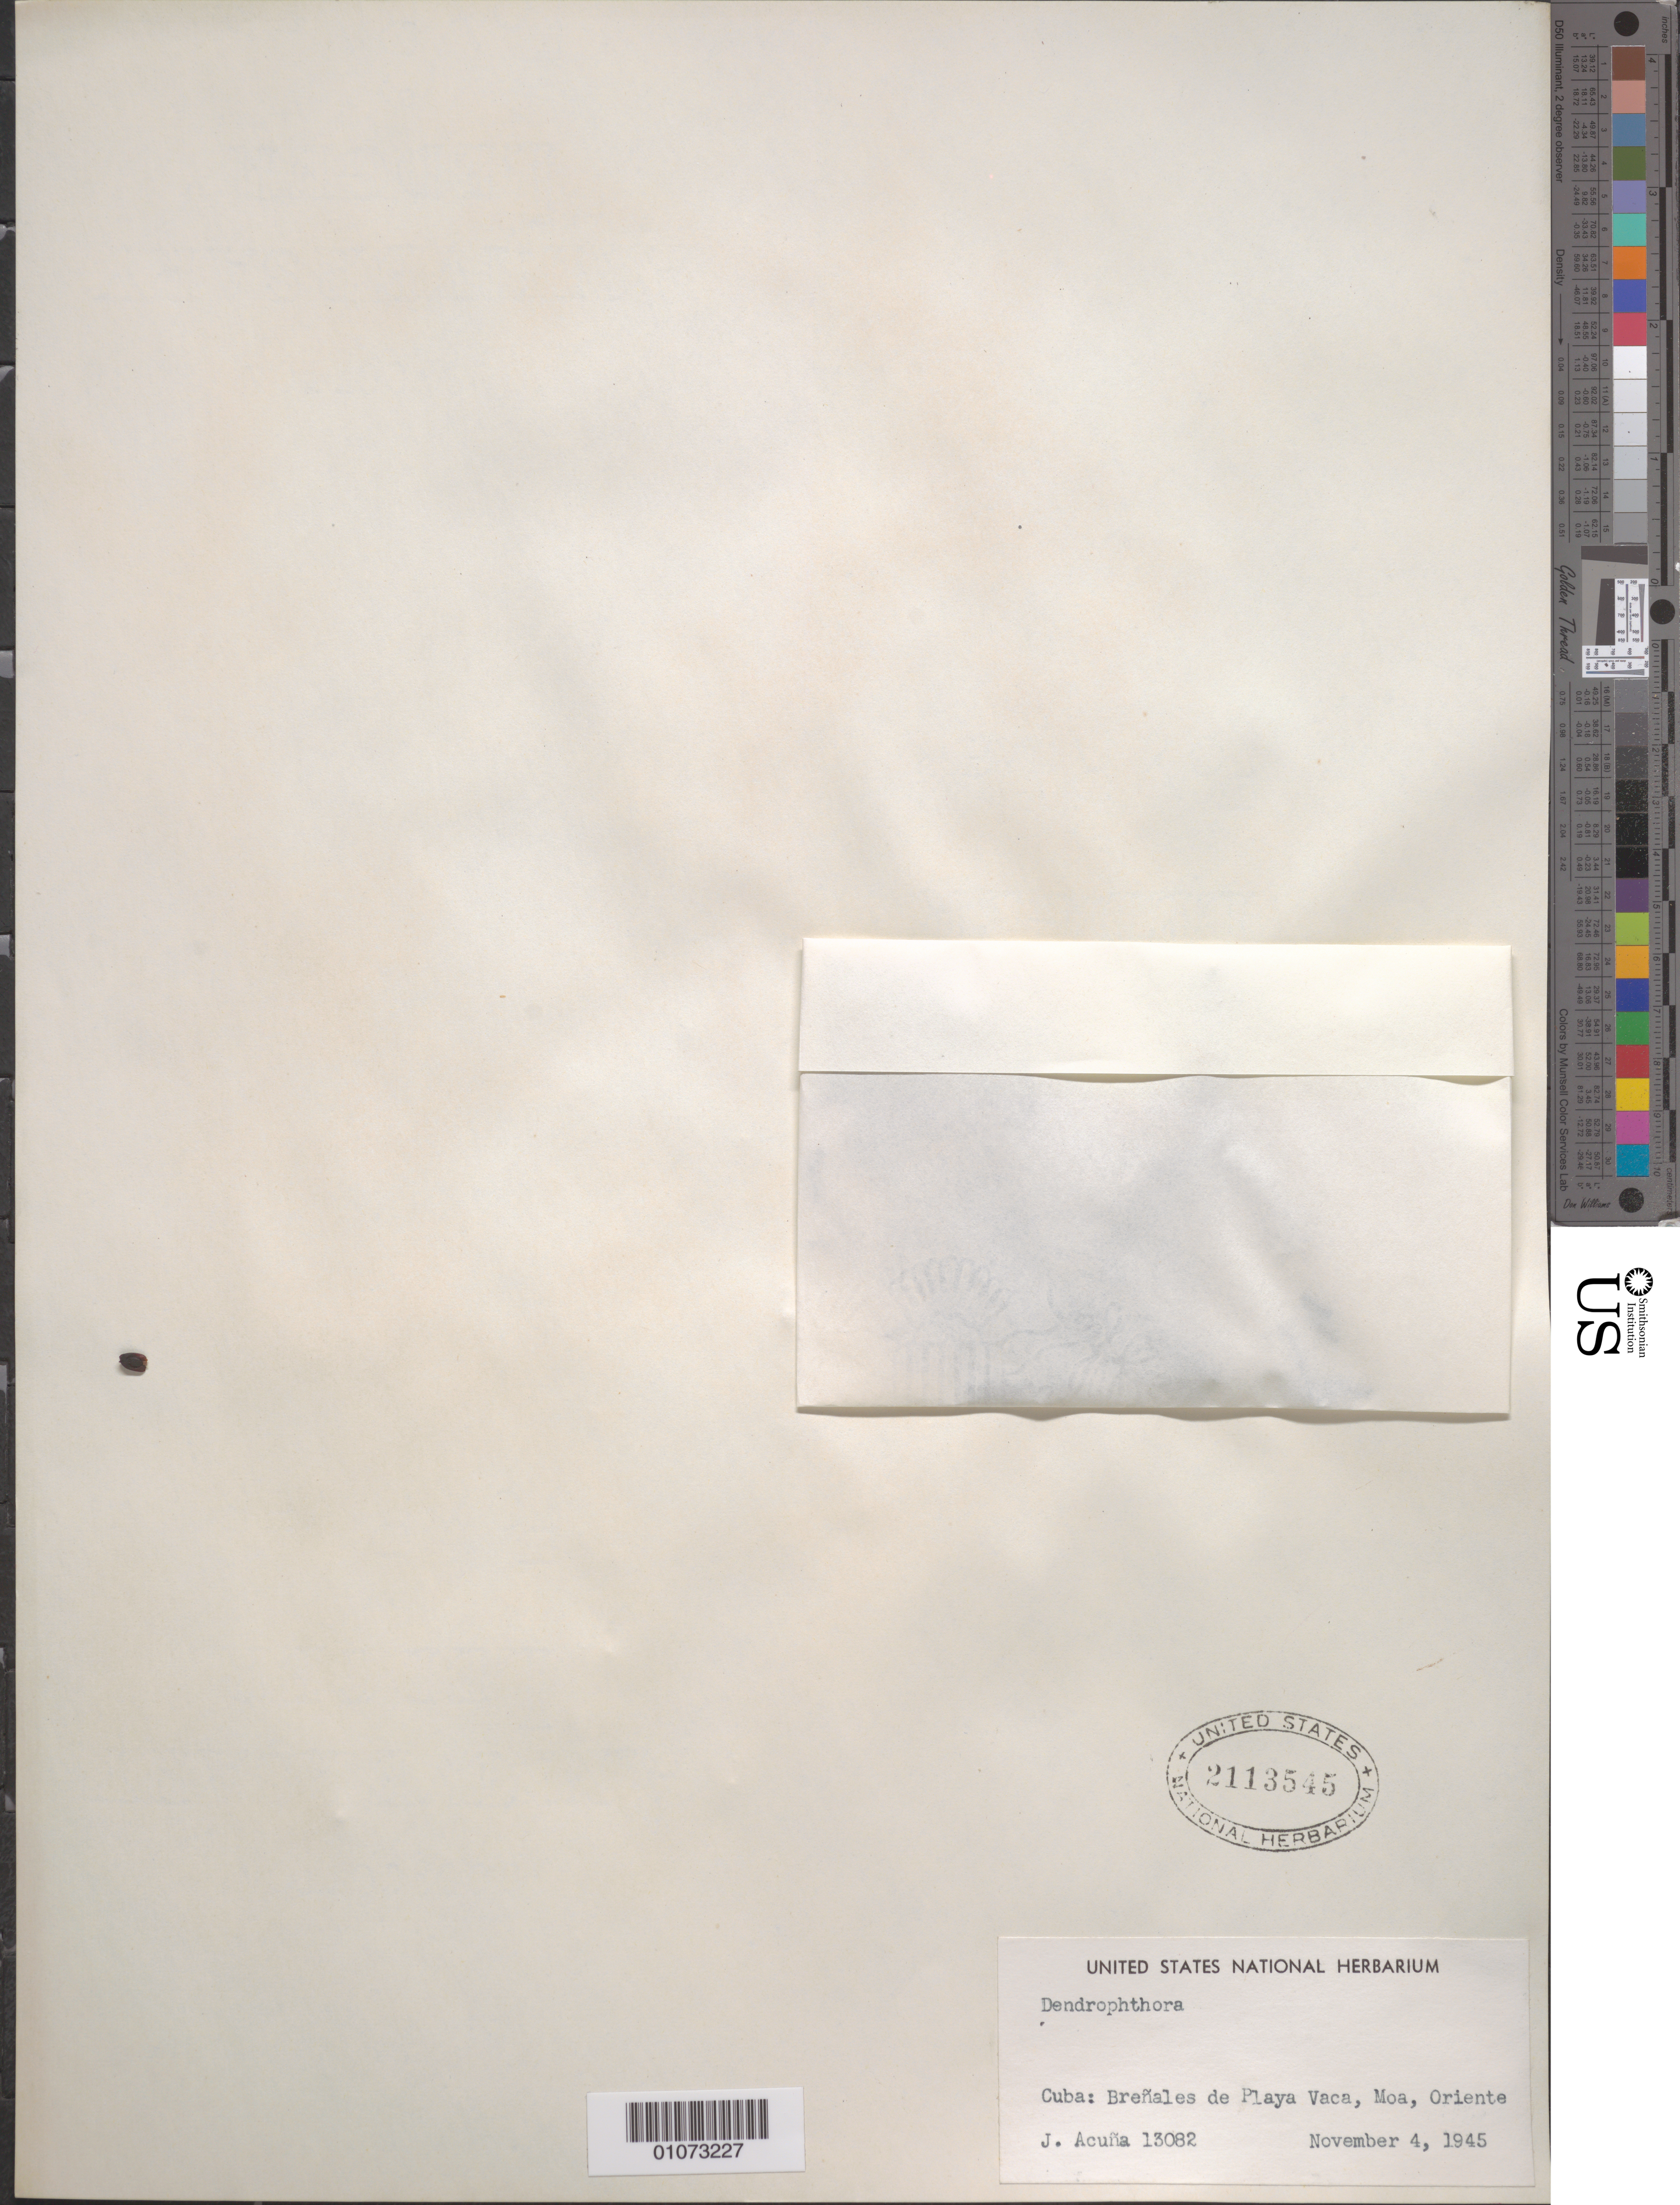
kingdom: Plantae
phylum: Tracheophyta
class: Magnoliopsida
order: Santalales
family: Viscaceae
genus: Dendrophthora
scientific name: Dendrophthora sp.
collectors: J. Acuña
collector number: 13082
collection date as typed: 04 Nov 1945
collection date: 1945-11-04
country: Cuba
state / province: Holguín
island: Cuba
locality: Moa, Brenales de Playa Oriente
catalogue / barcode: US 2113545